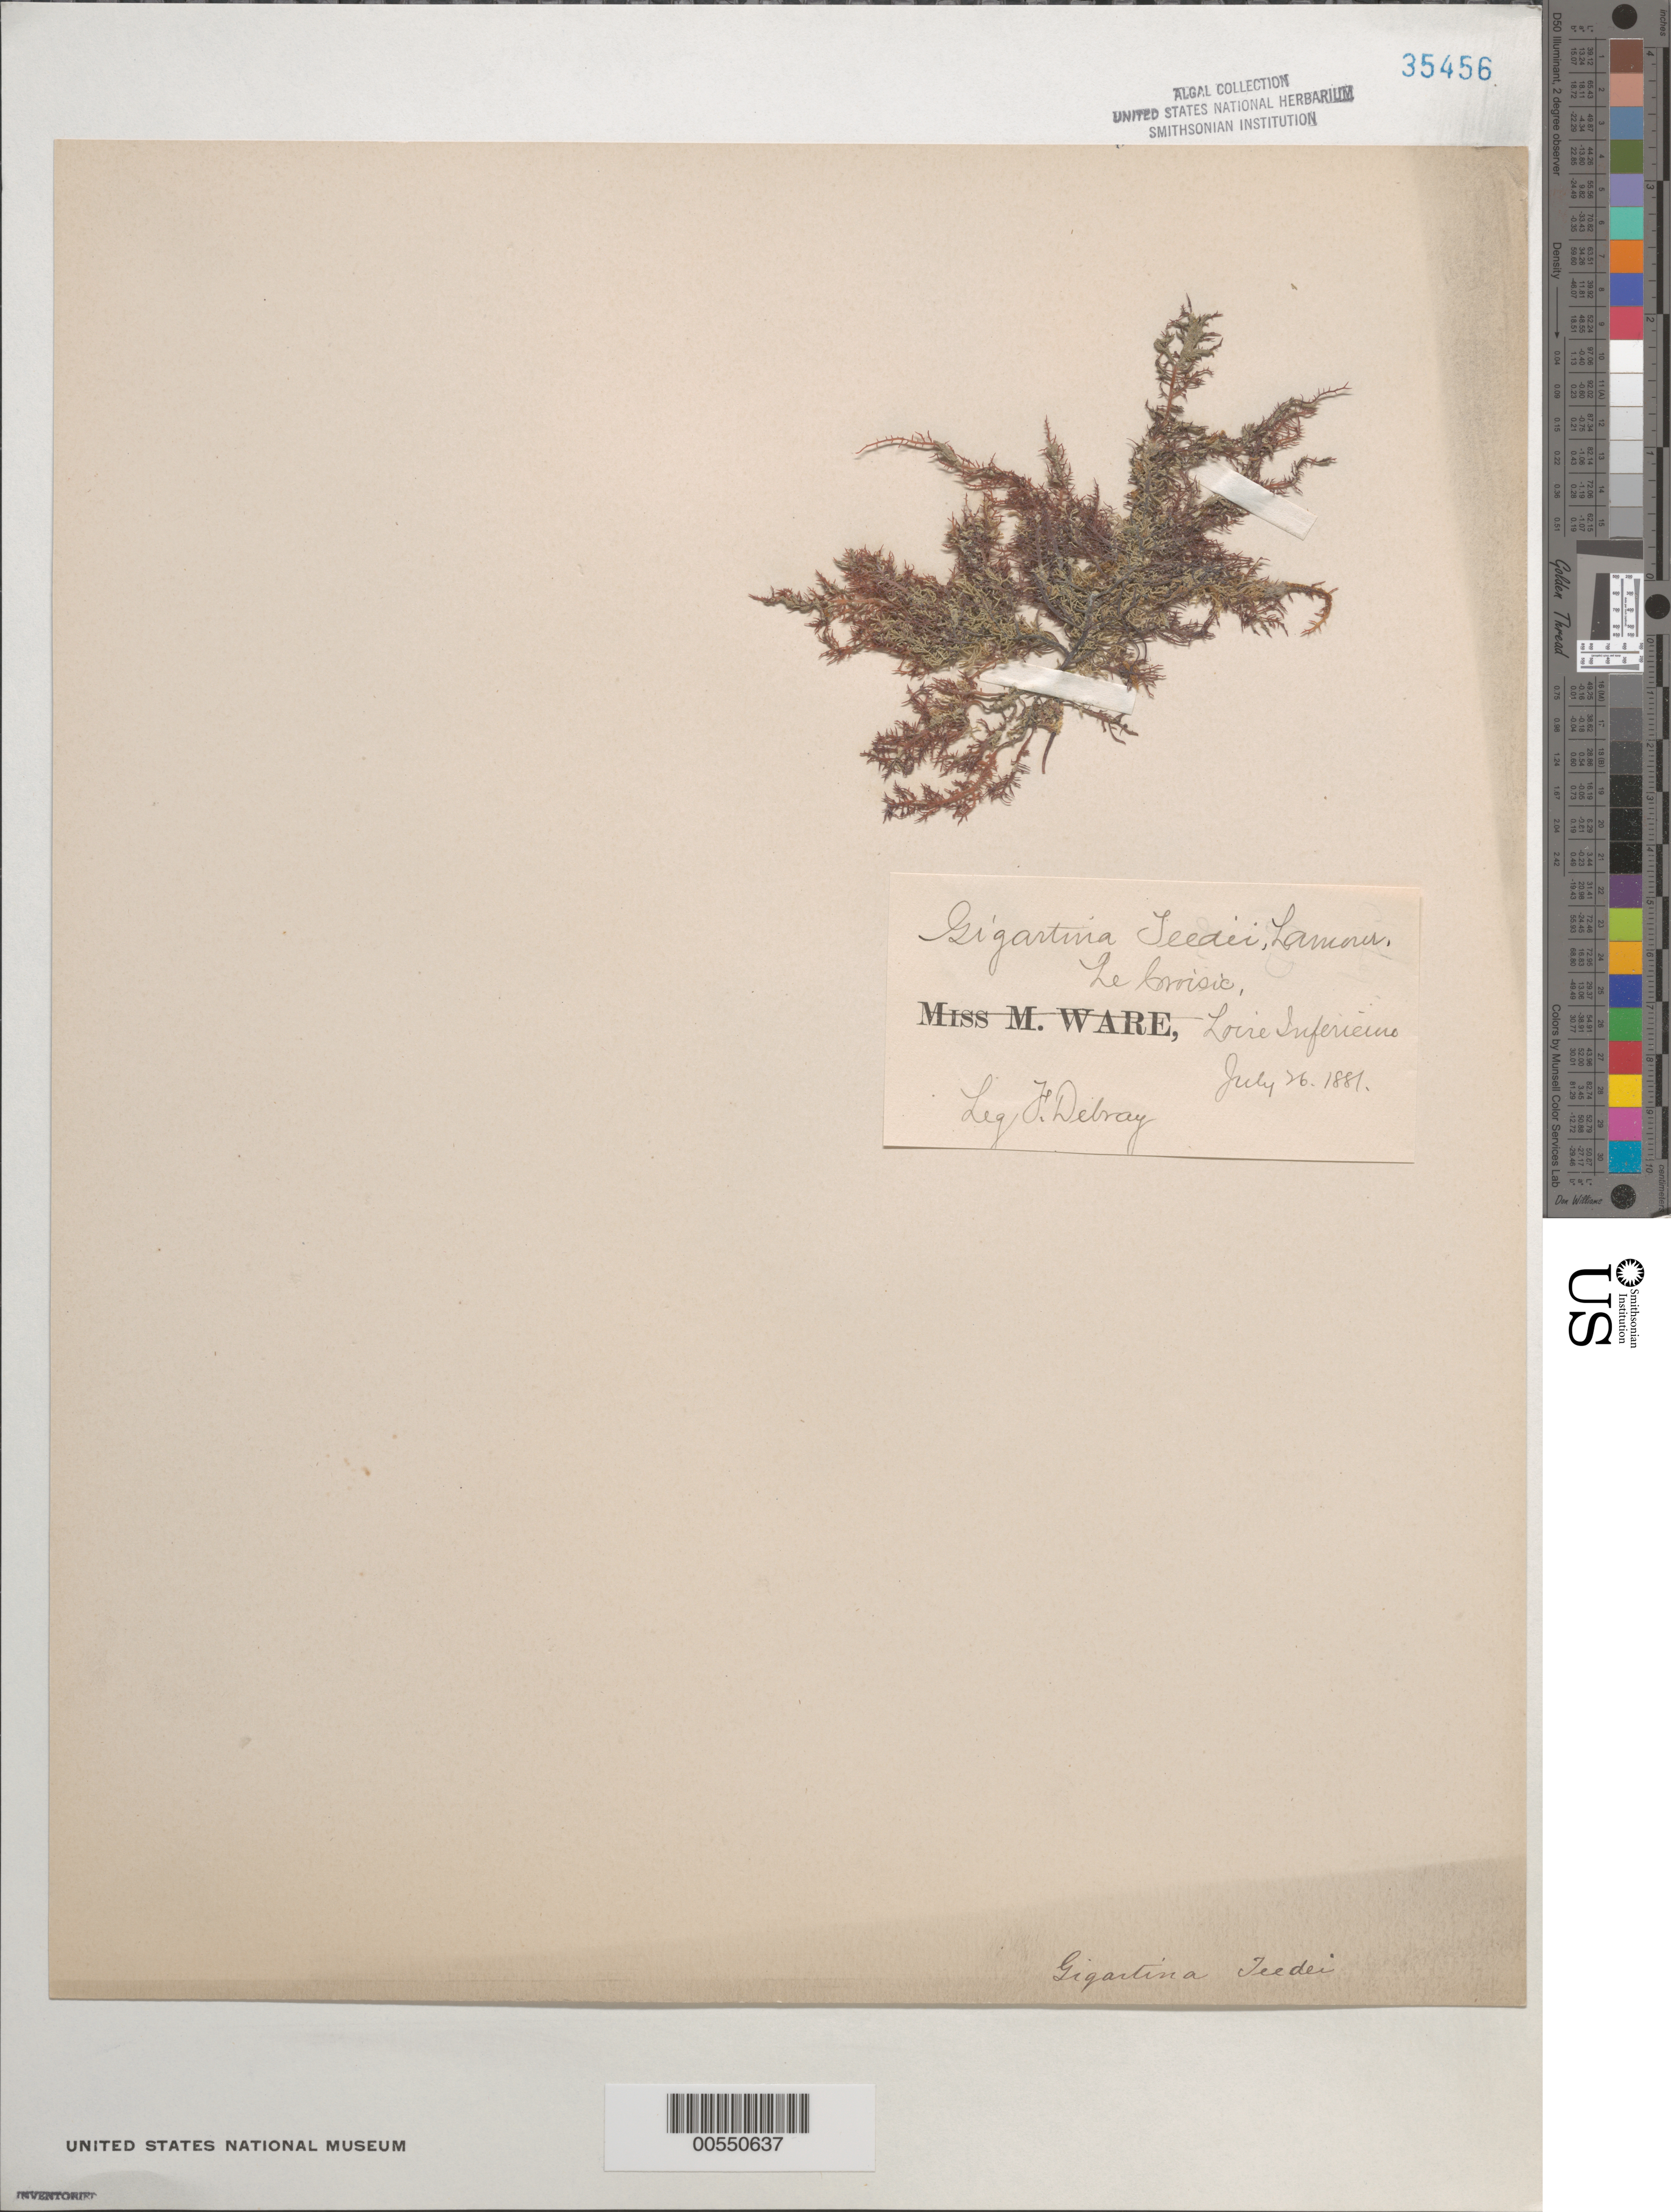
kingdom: Plantae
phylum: Rhodophyta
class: Florideophyceae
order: Gigartinales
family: Gigartinaceae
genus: Chondracanthus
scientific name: Chondracanthus teedei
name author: (Mert. in Roth) Kütz.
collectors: F. Debray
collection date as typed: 26 Jul 1881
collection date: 1881-07-26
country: France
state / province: Pays de la Loire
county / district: Loire-Atlantique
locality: Le Croisic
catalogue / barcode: US 35456